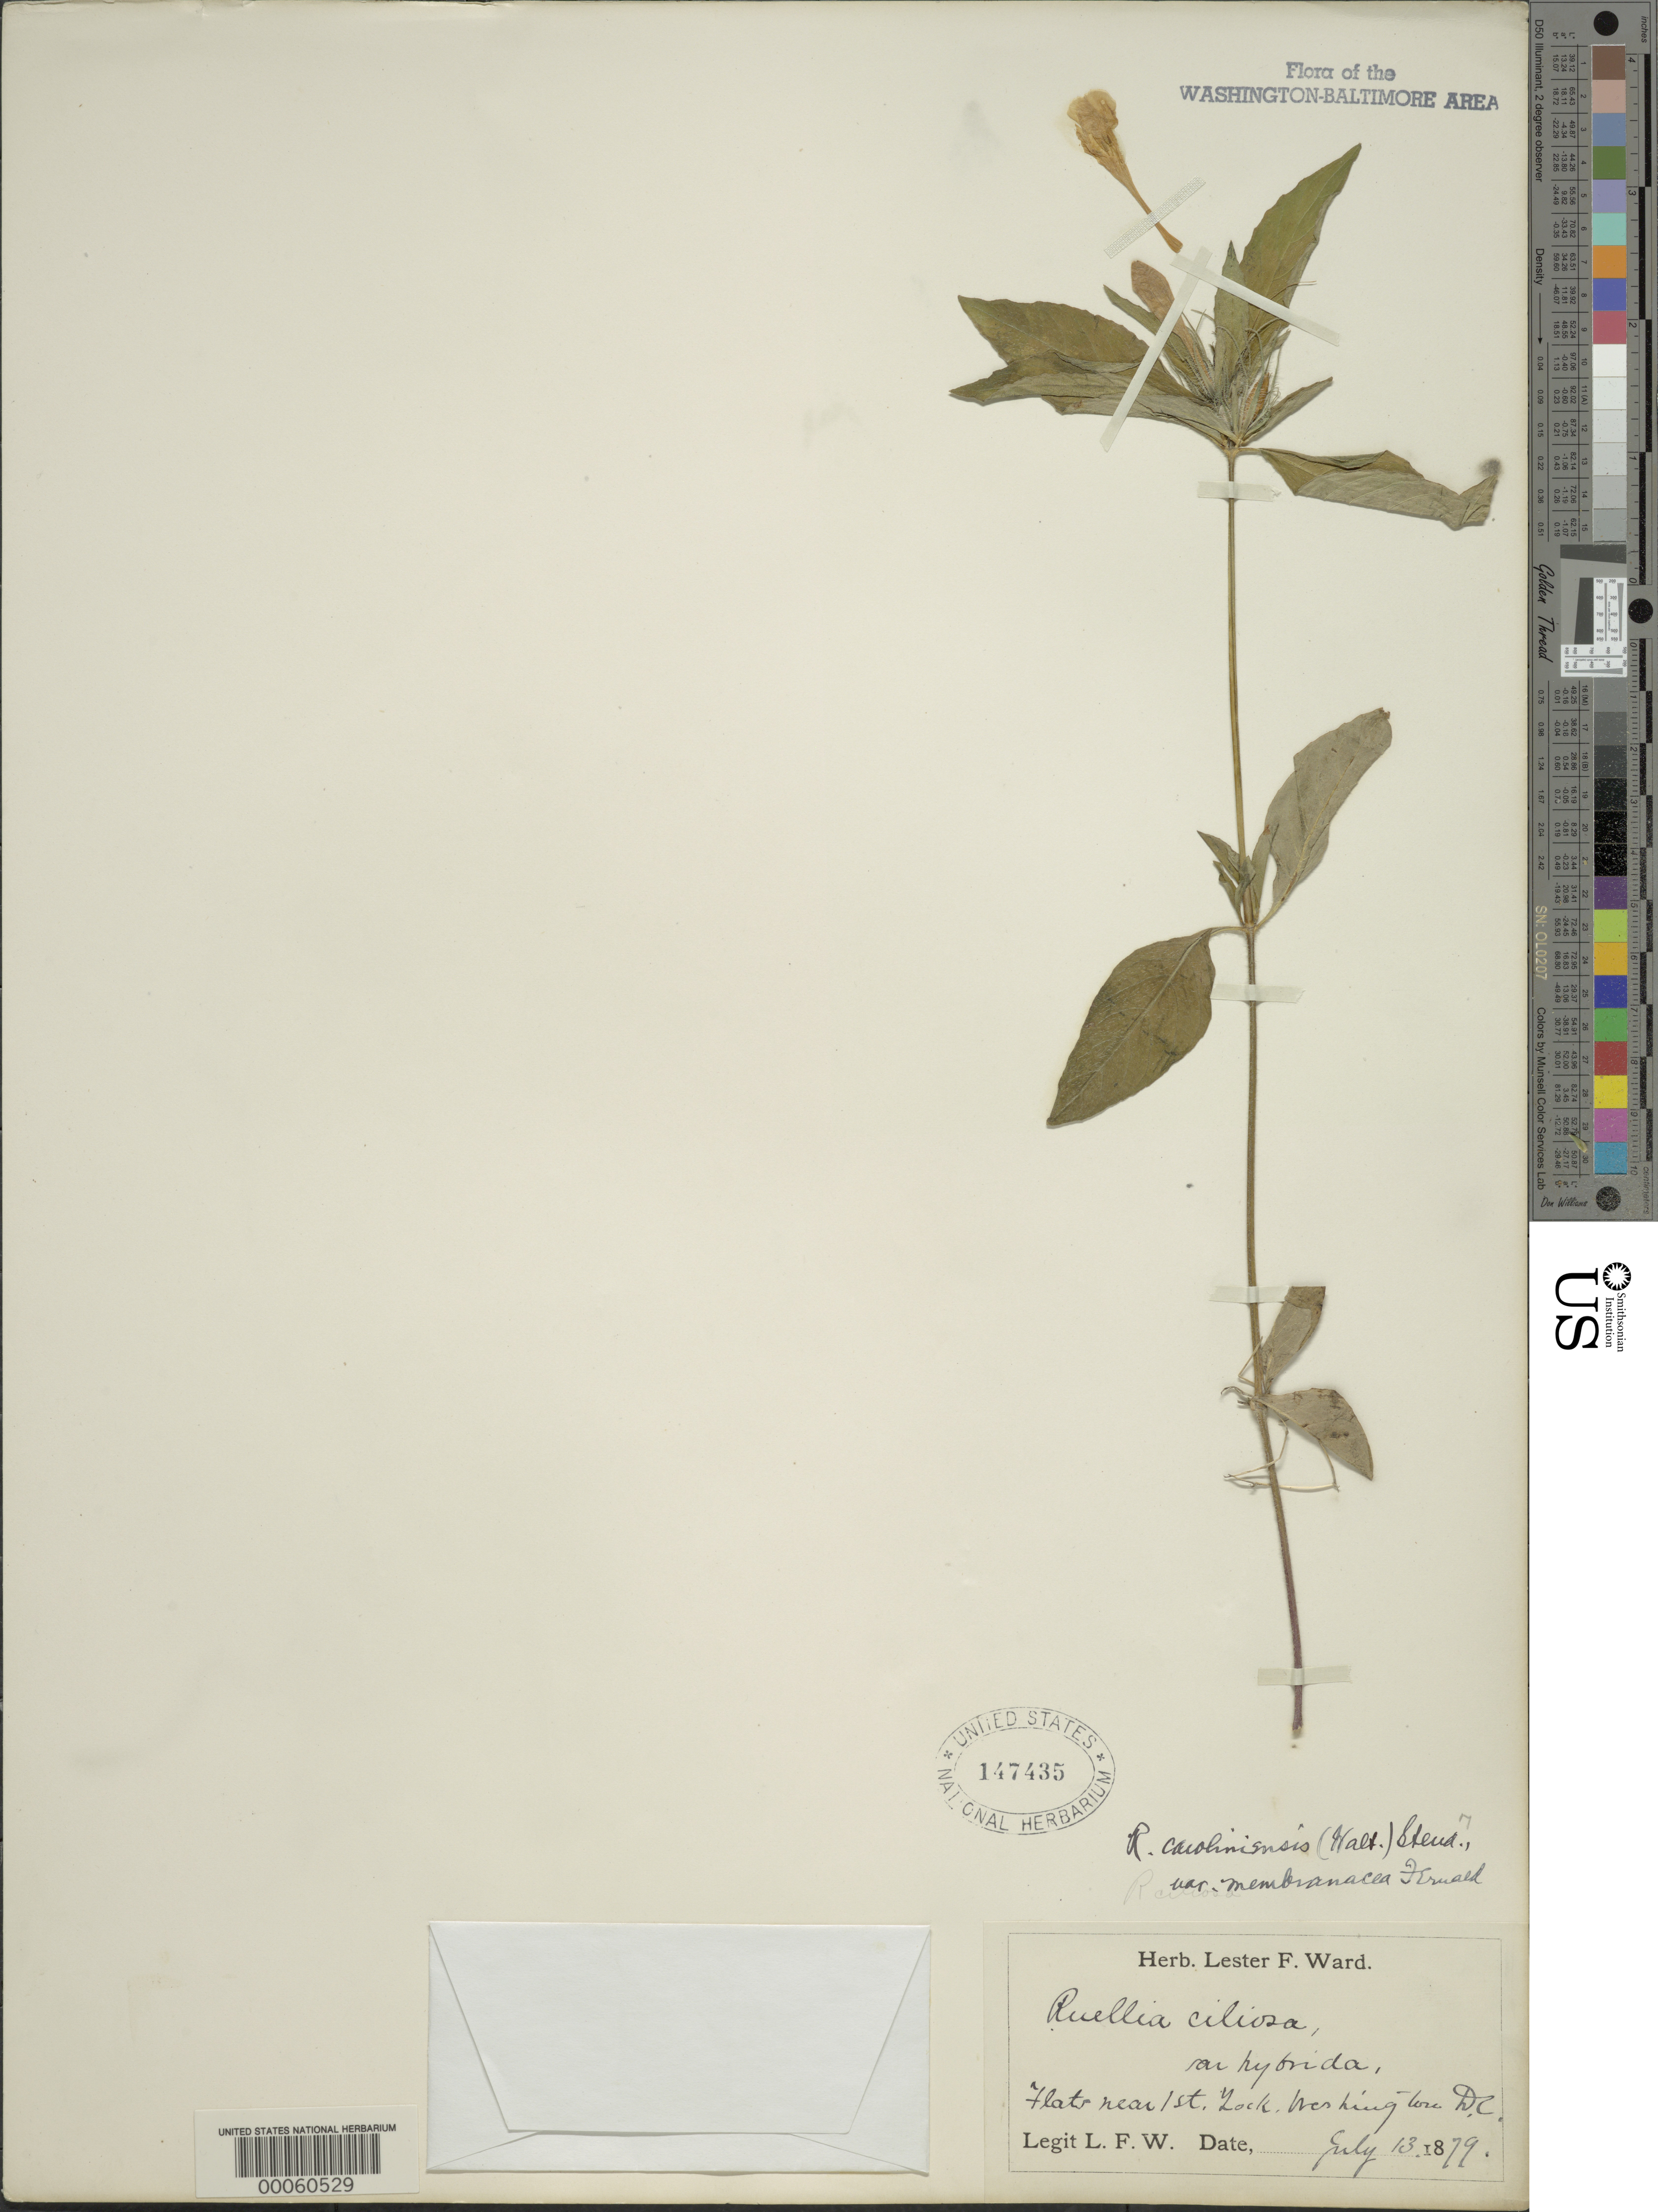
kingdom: Plantae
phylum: Tracheophyta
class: Magnoliopsida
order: Lamiales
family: Acanthaceae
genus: Ruellia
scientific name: Ruellia caroliniensis var. membranacea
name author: Fernald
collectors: L. F. Ward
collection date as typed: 13 Jul 1879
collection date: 1879-07-13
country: United States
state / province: District of Columbia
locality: C. and O. Canal below Glen Echo C. & O. Canal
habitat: Flats near first lock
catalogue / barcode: US 147435